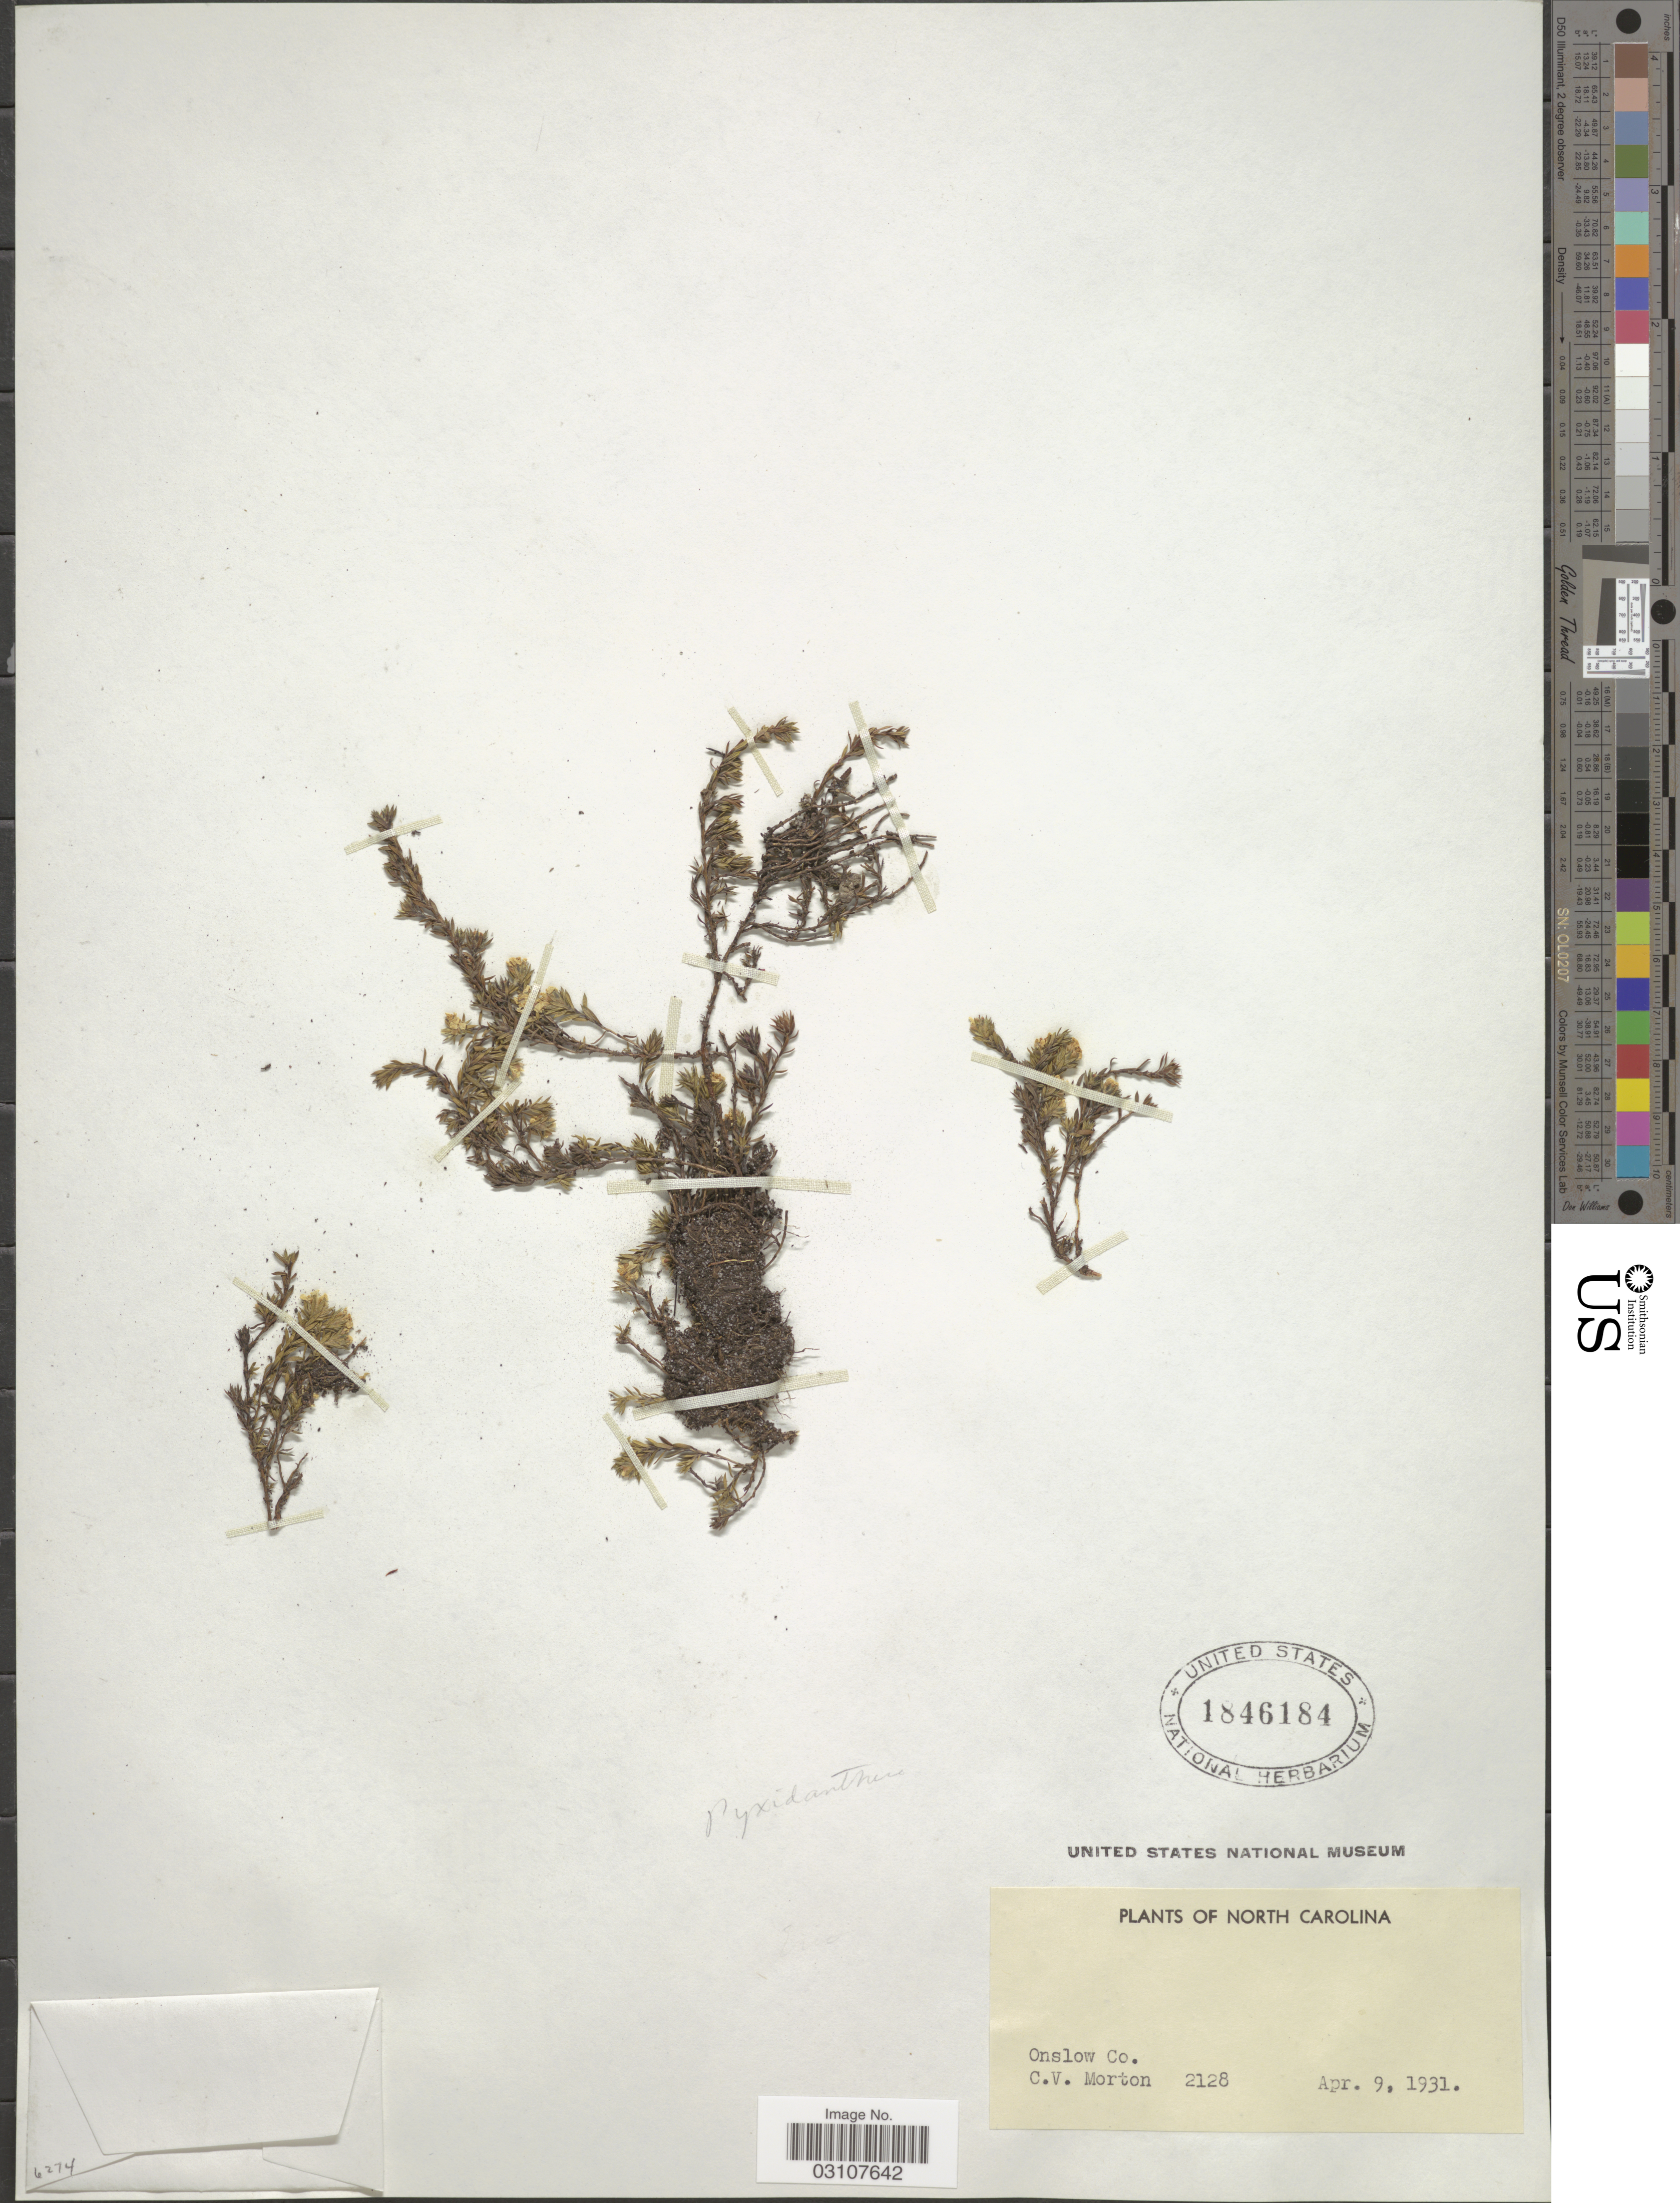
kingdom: Plantae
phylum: Tracheophyta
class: Magnoliopsida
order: Ericales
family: Diapensiaceae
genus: Pyxidanthera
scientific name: Pyxidanthera barbulata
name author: Michx.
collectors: C. V. Morton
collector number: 2128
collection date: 1931-04-09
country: United States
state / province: North Carolina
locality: Onslow Co.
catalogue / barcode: US 1846184